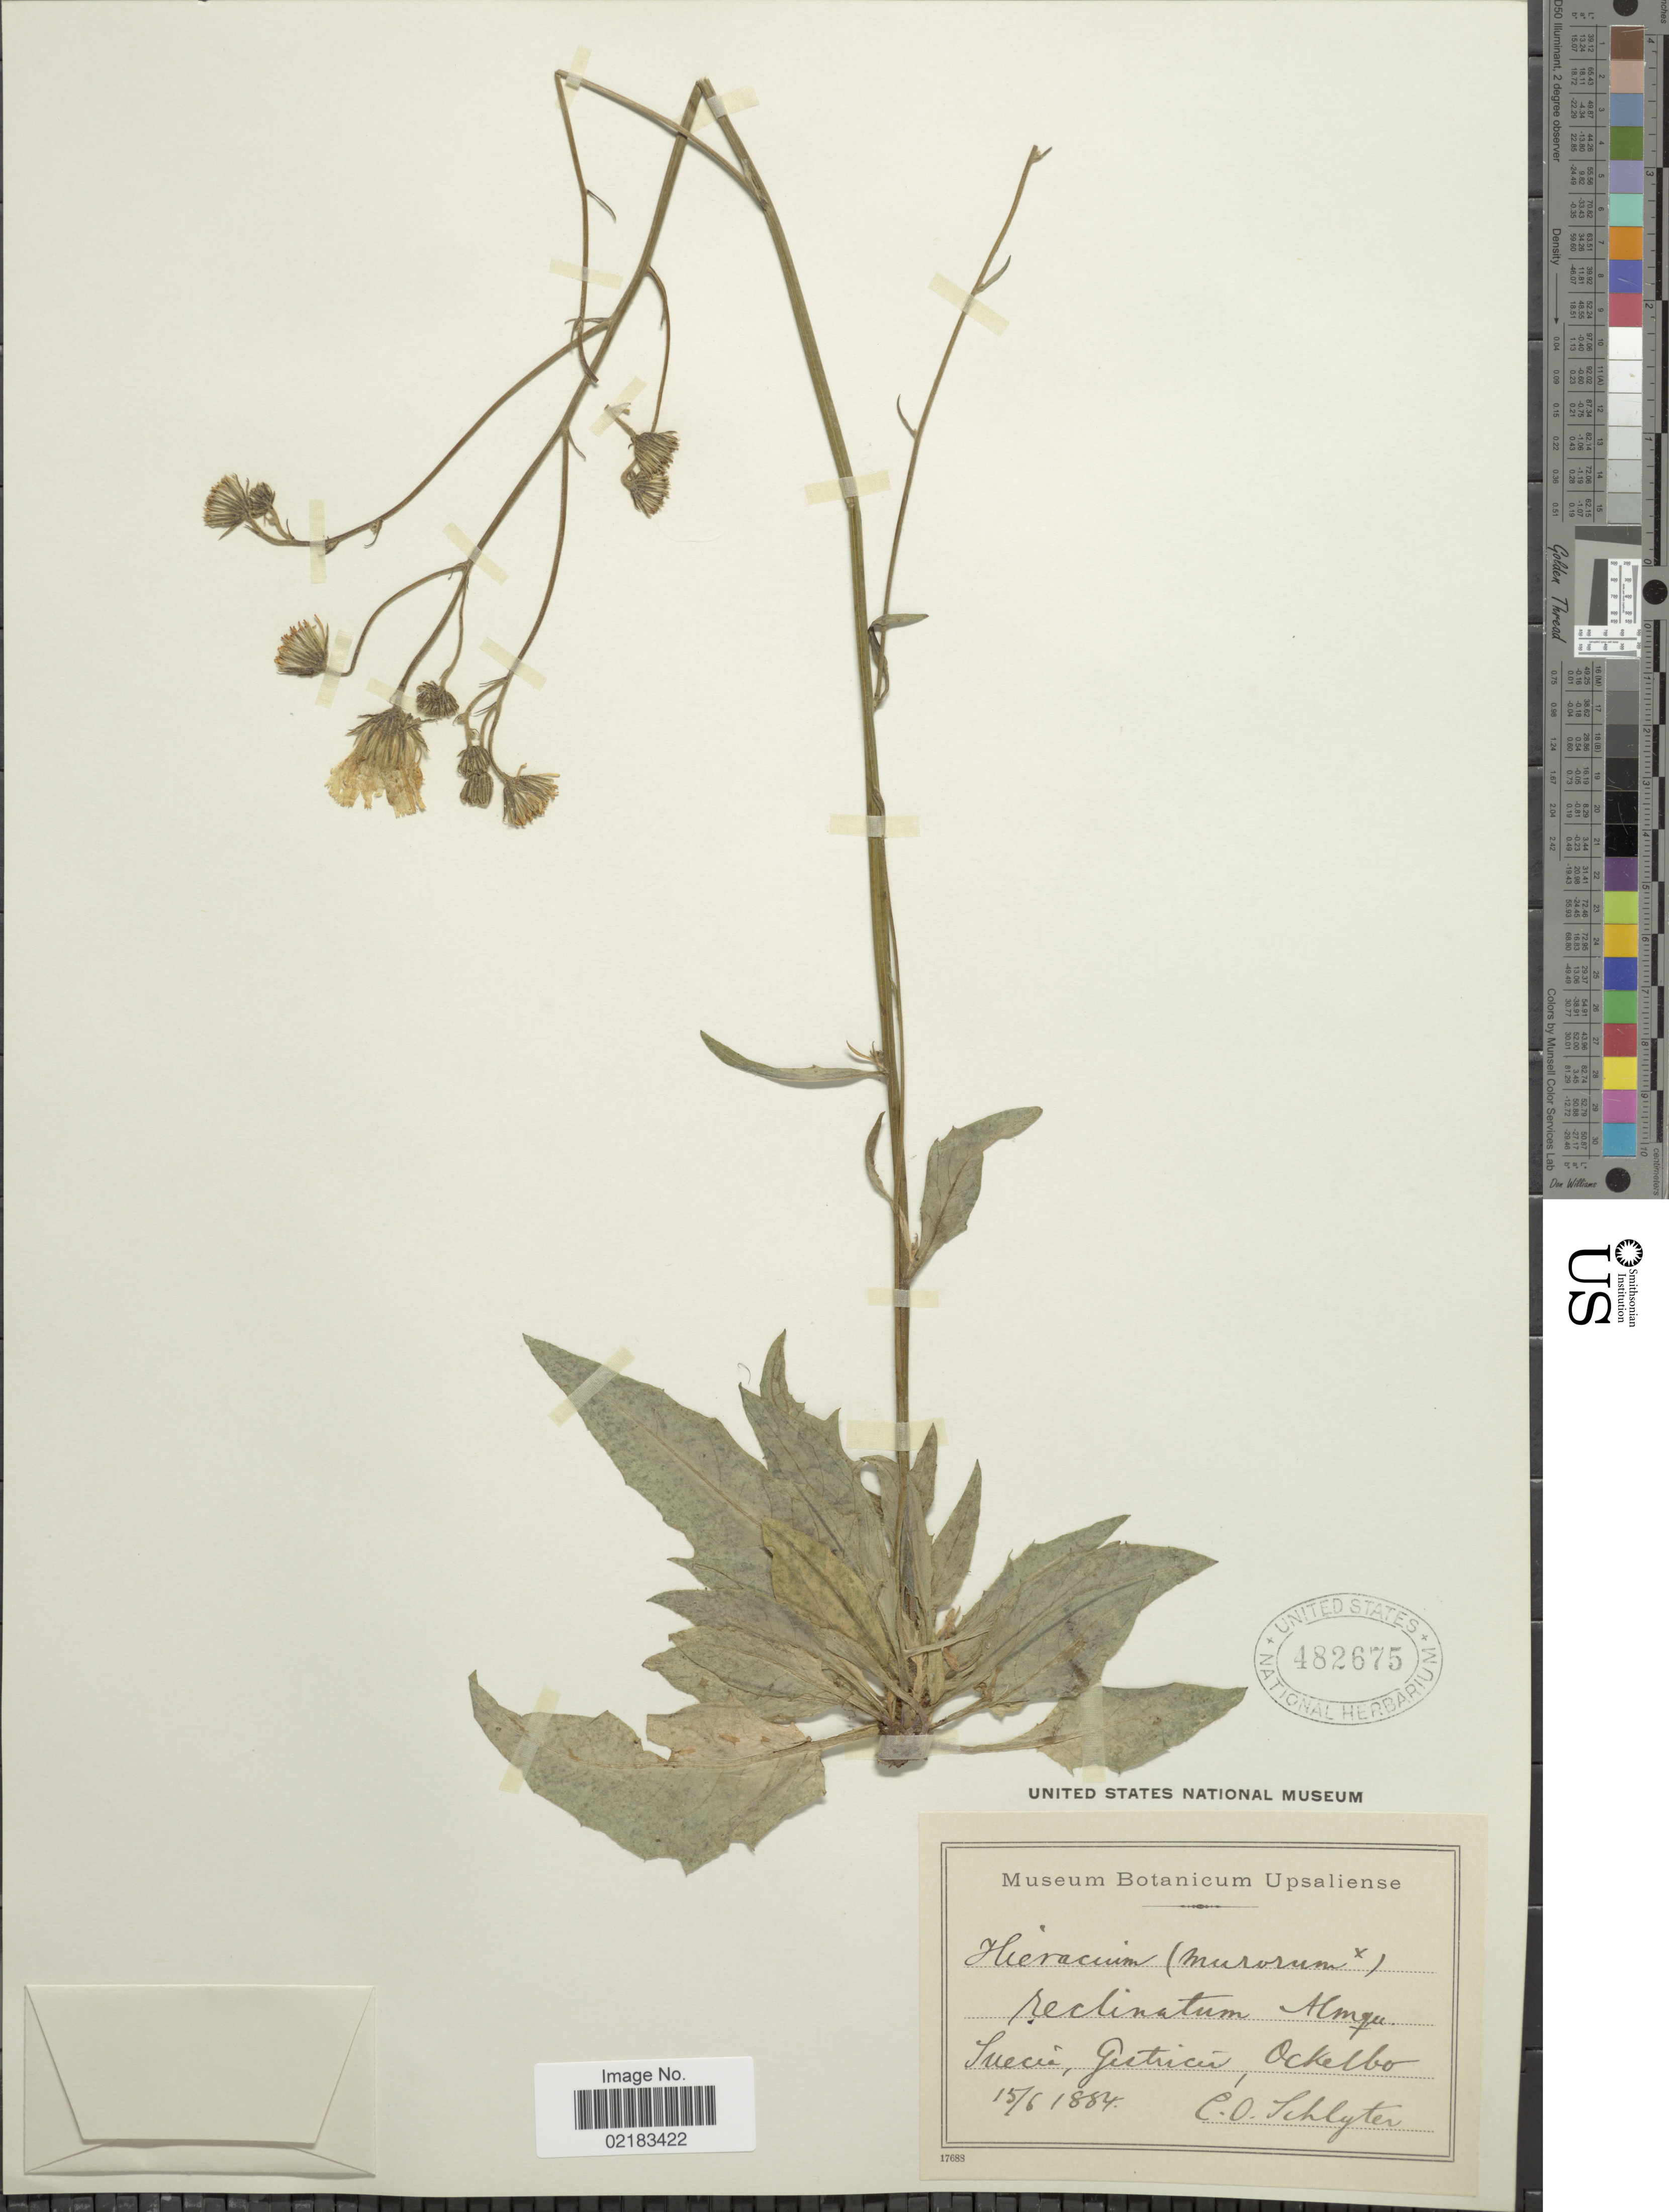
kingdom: Plantae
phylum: Tracheophyta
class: Magnoliopsida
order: Asterales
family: Asteraceae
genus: Hieracium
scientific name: Hieracium murorum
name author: L.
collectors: C. Schlyter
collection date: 1884-06-15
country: Sweden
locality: Suecia: Gestricia, Ockelbo.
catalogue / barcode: US 482675